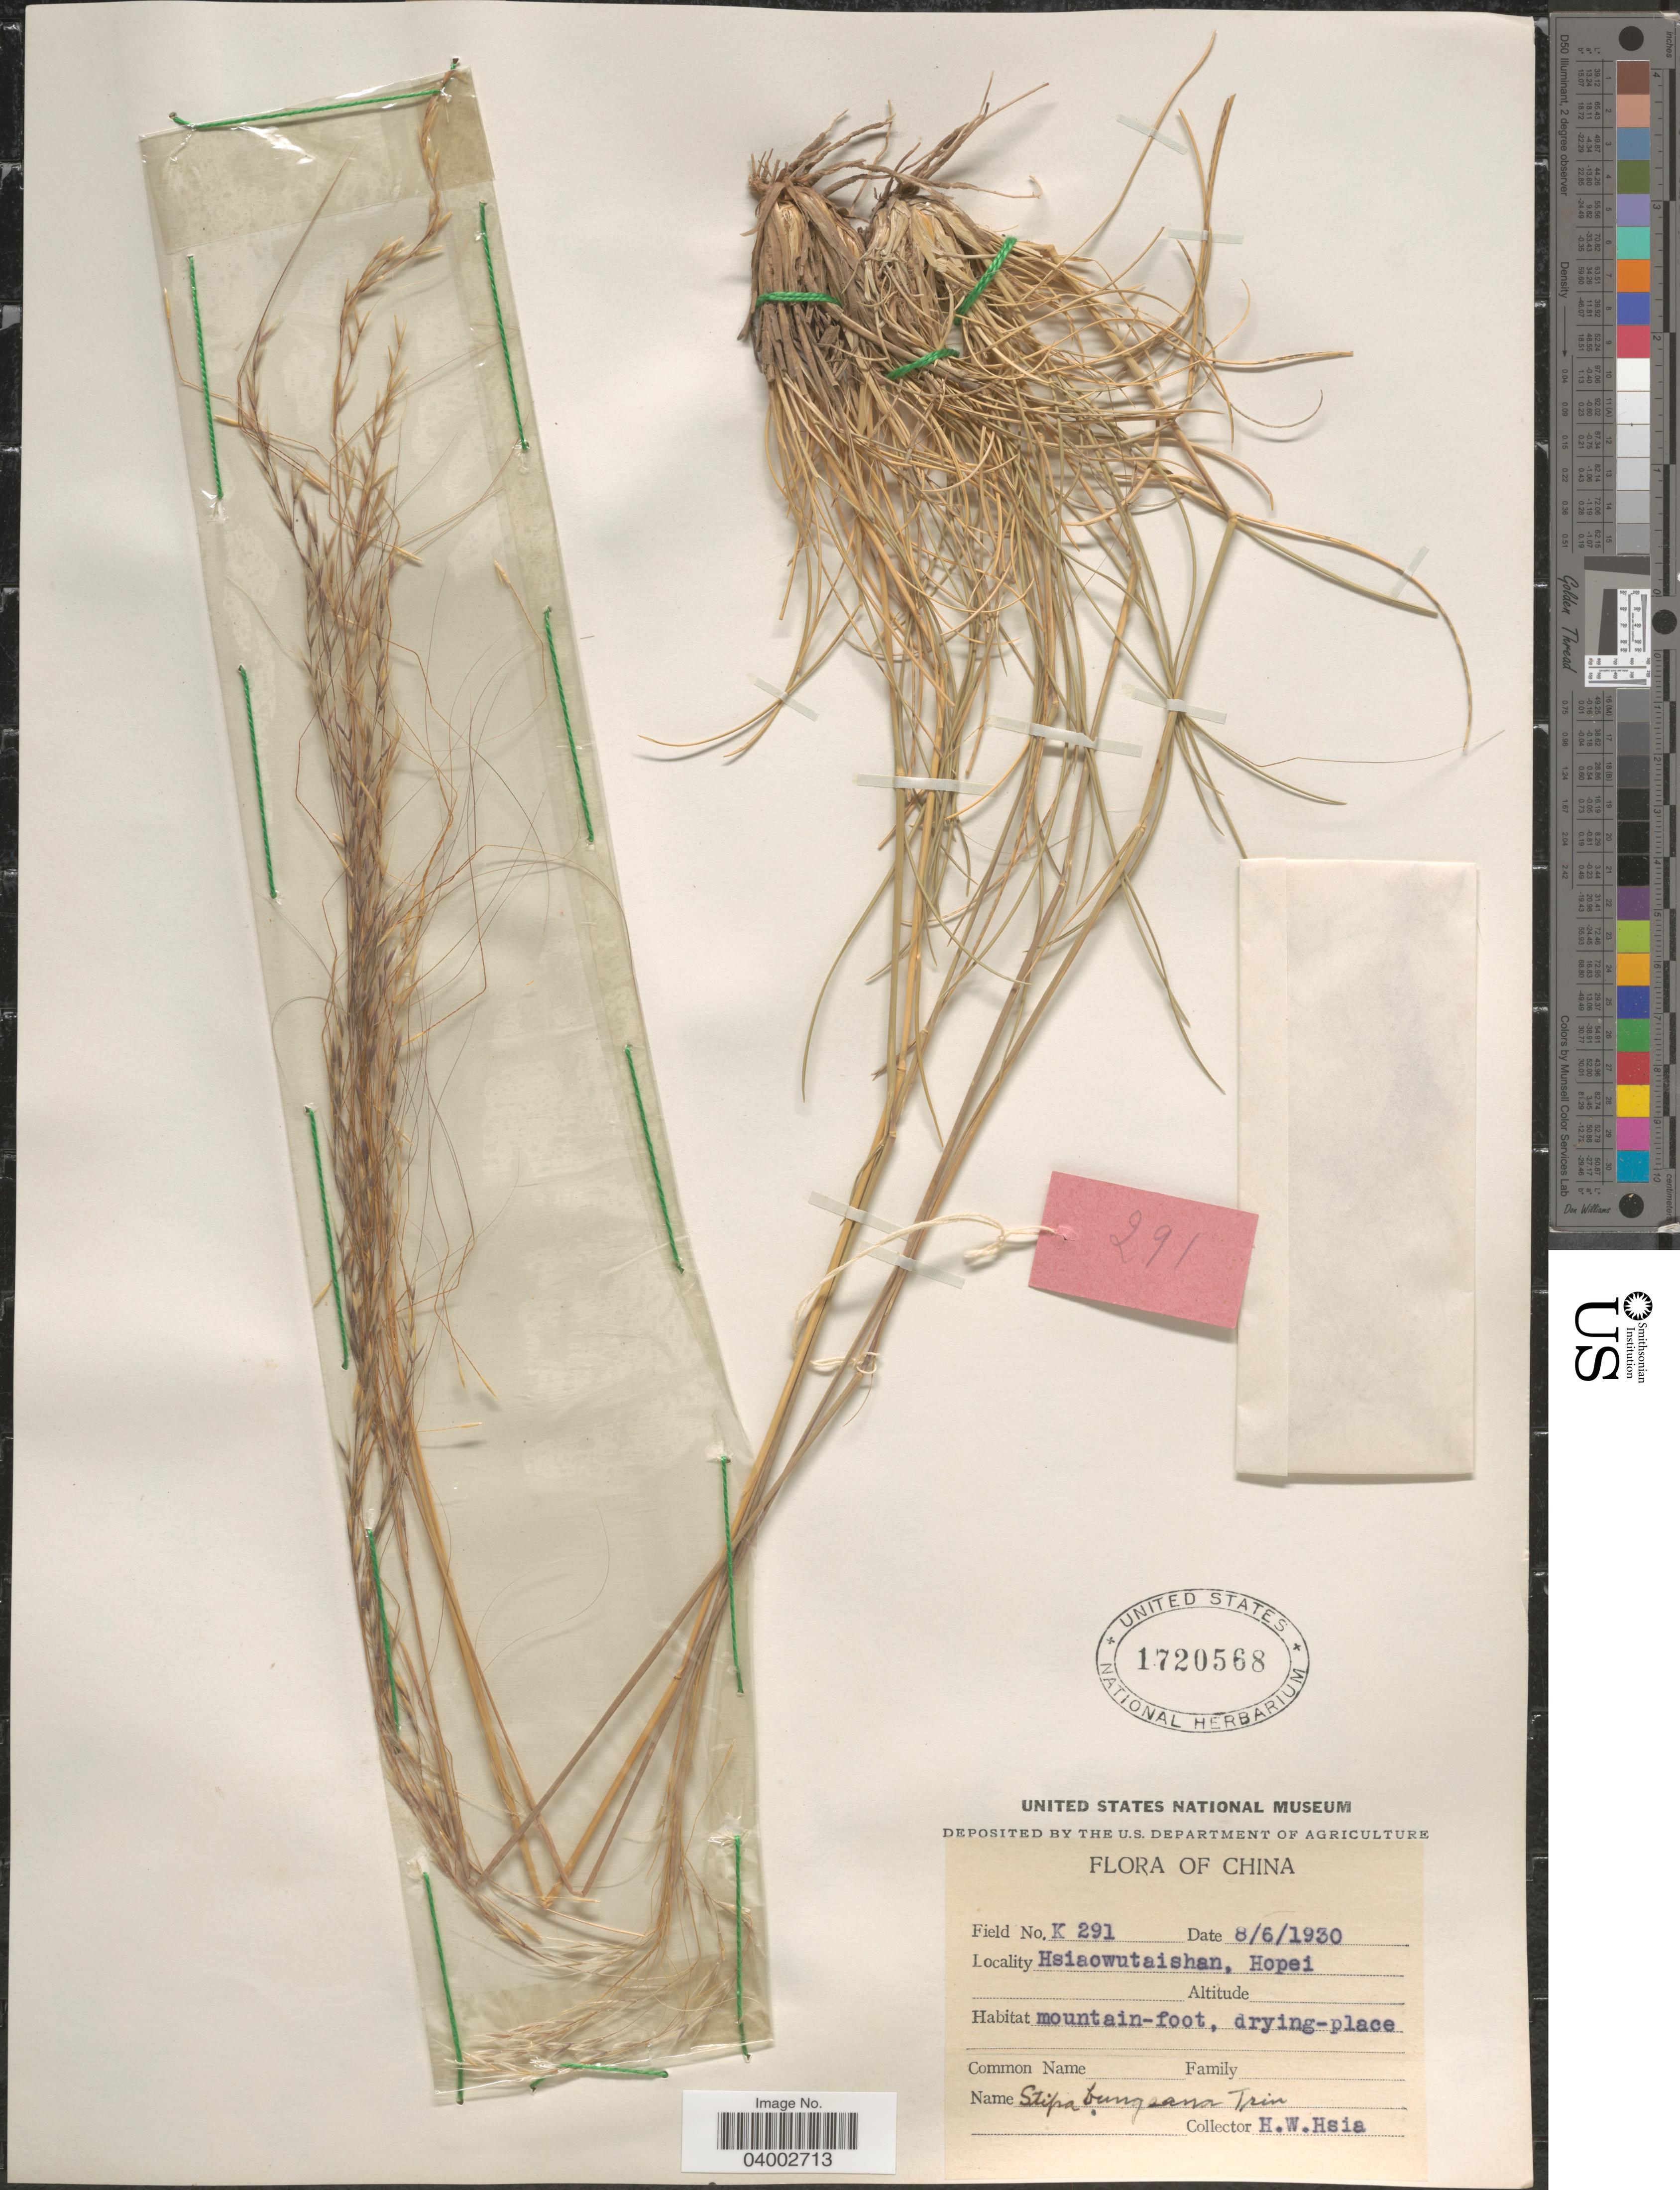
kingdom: Plantae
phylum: Tracheophyta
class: Liliopsida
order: Poales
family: Poaceae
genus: Stipa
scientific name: Stipa bungeana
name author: Trin.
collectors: H. Hsia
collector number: K 291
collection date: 1930-06-08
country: China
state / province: Hebei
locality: Hsiaowutaishan, Hopei.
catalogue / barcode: US 1720568